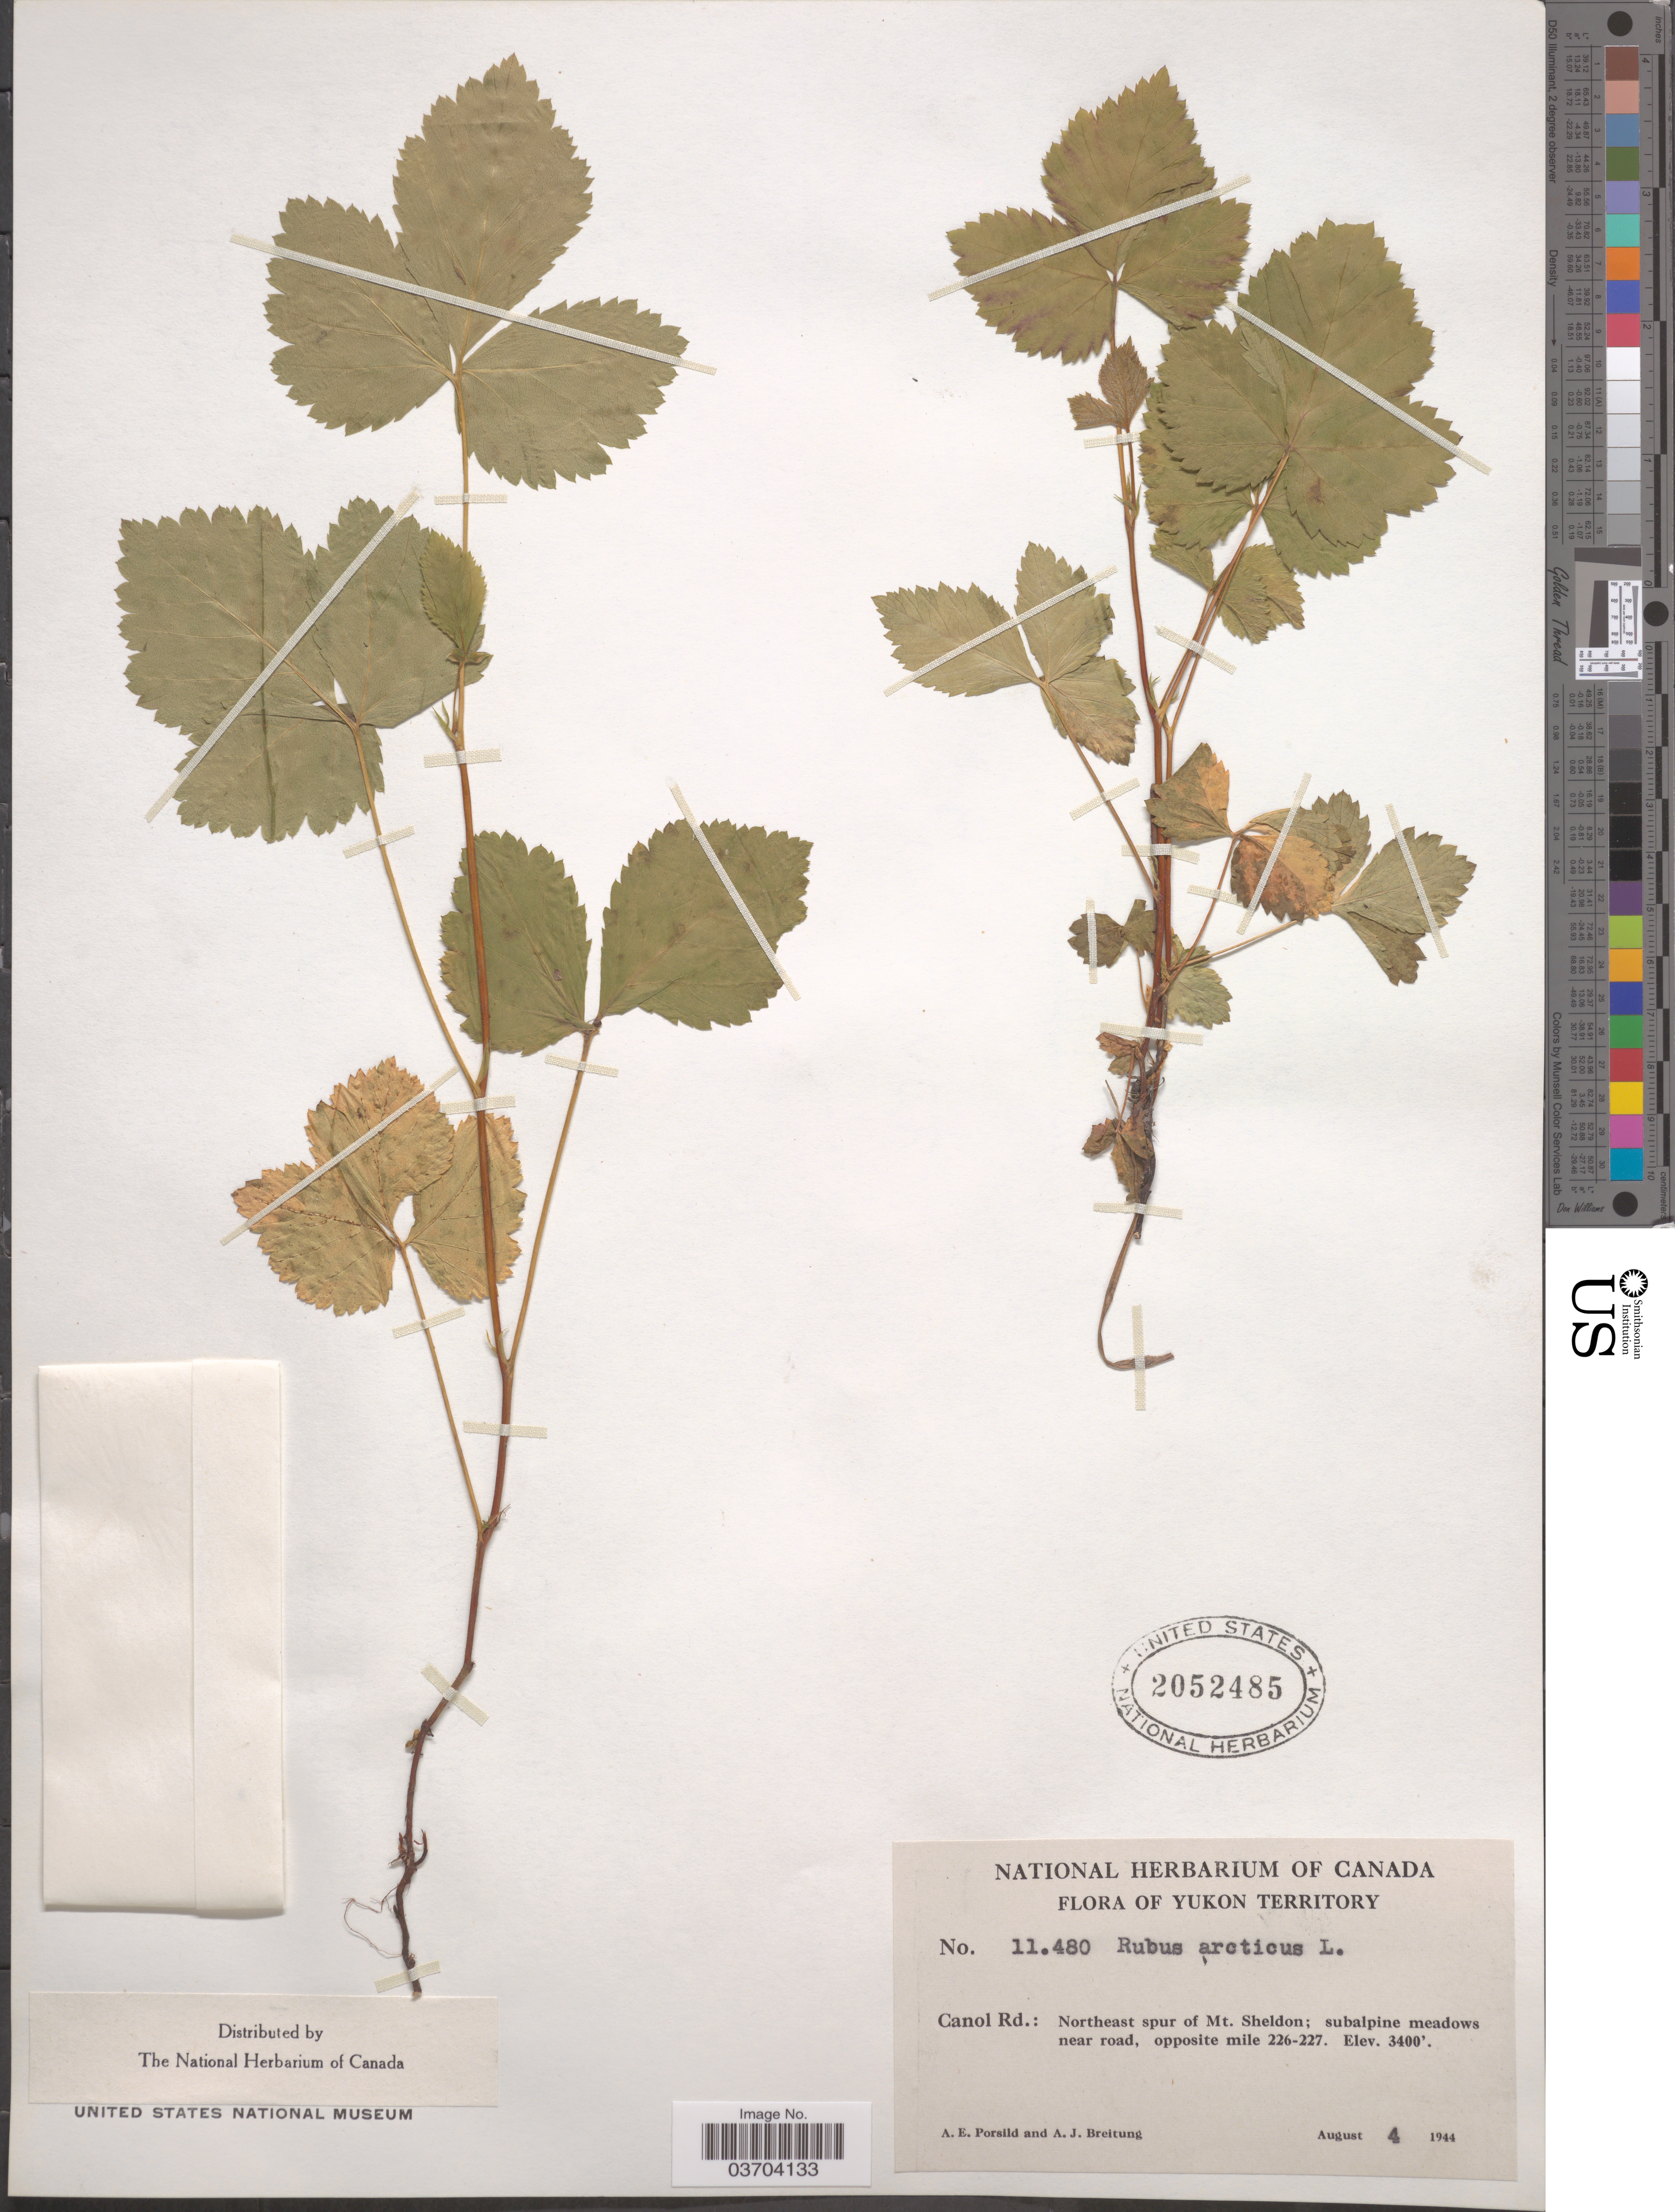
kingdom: Plantae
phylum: Tracheophyta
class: Magnoliopsida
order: Rosales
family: Rosaceae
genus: Rubus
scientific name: Rubus arcticus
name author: L.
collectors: A. E. Porsild & A. Breitung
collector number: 11480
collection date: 1944-08-04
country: Canada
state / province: Yukon Territory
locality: Canol Rd.: Northeast spur of Mt. Sheldon; subalpine meadows near road, opposite mile 226-227.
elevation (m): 1036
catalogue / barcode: US 2052485